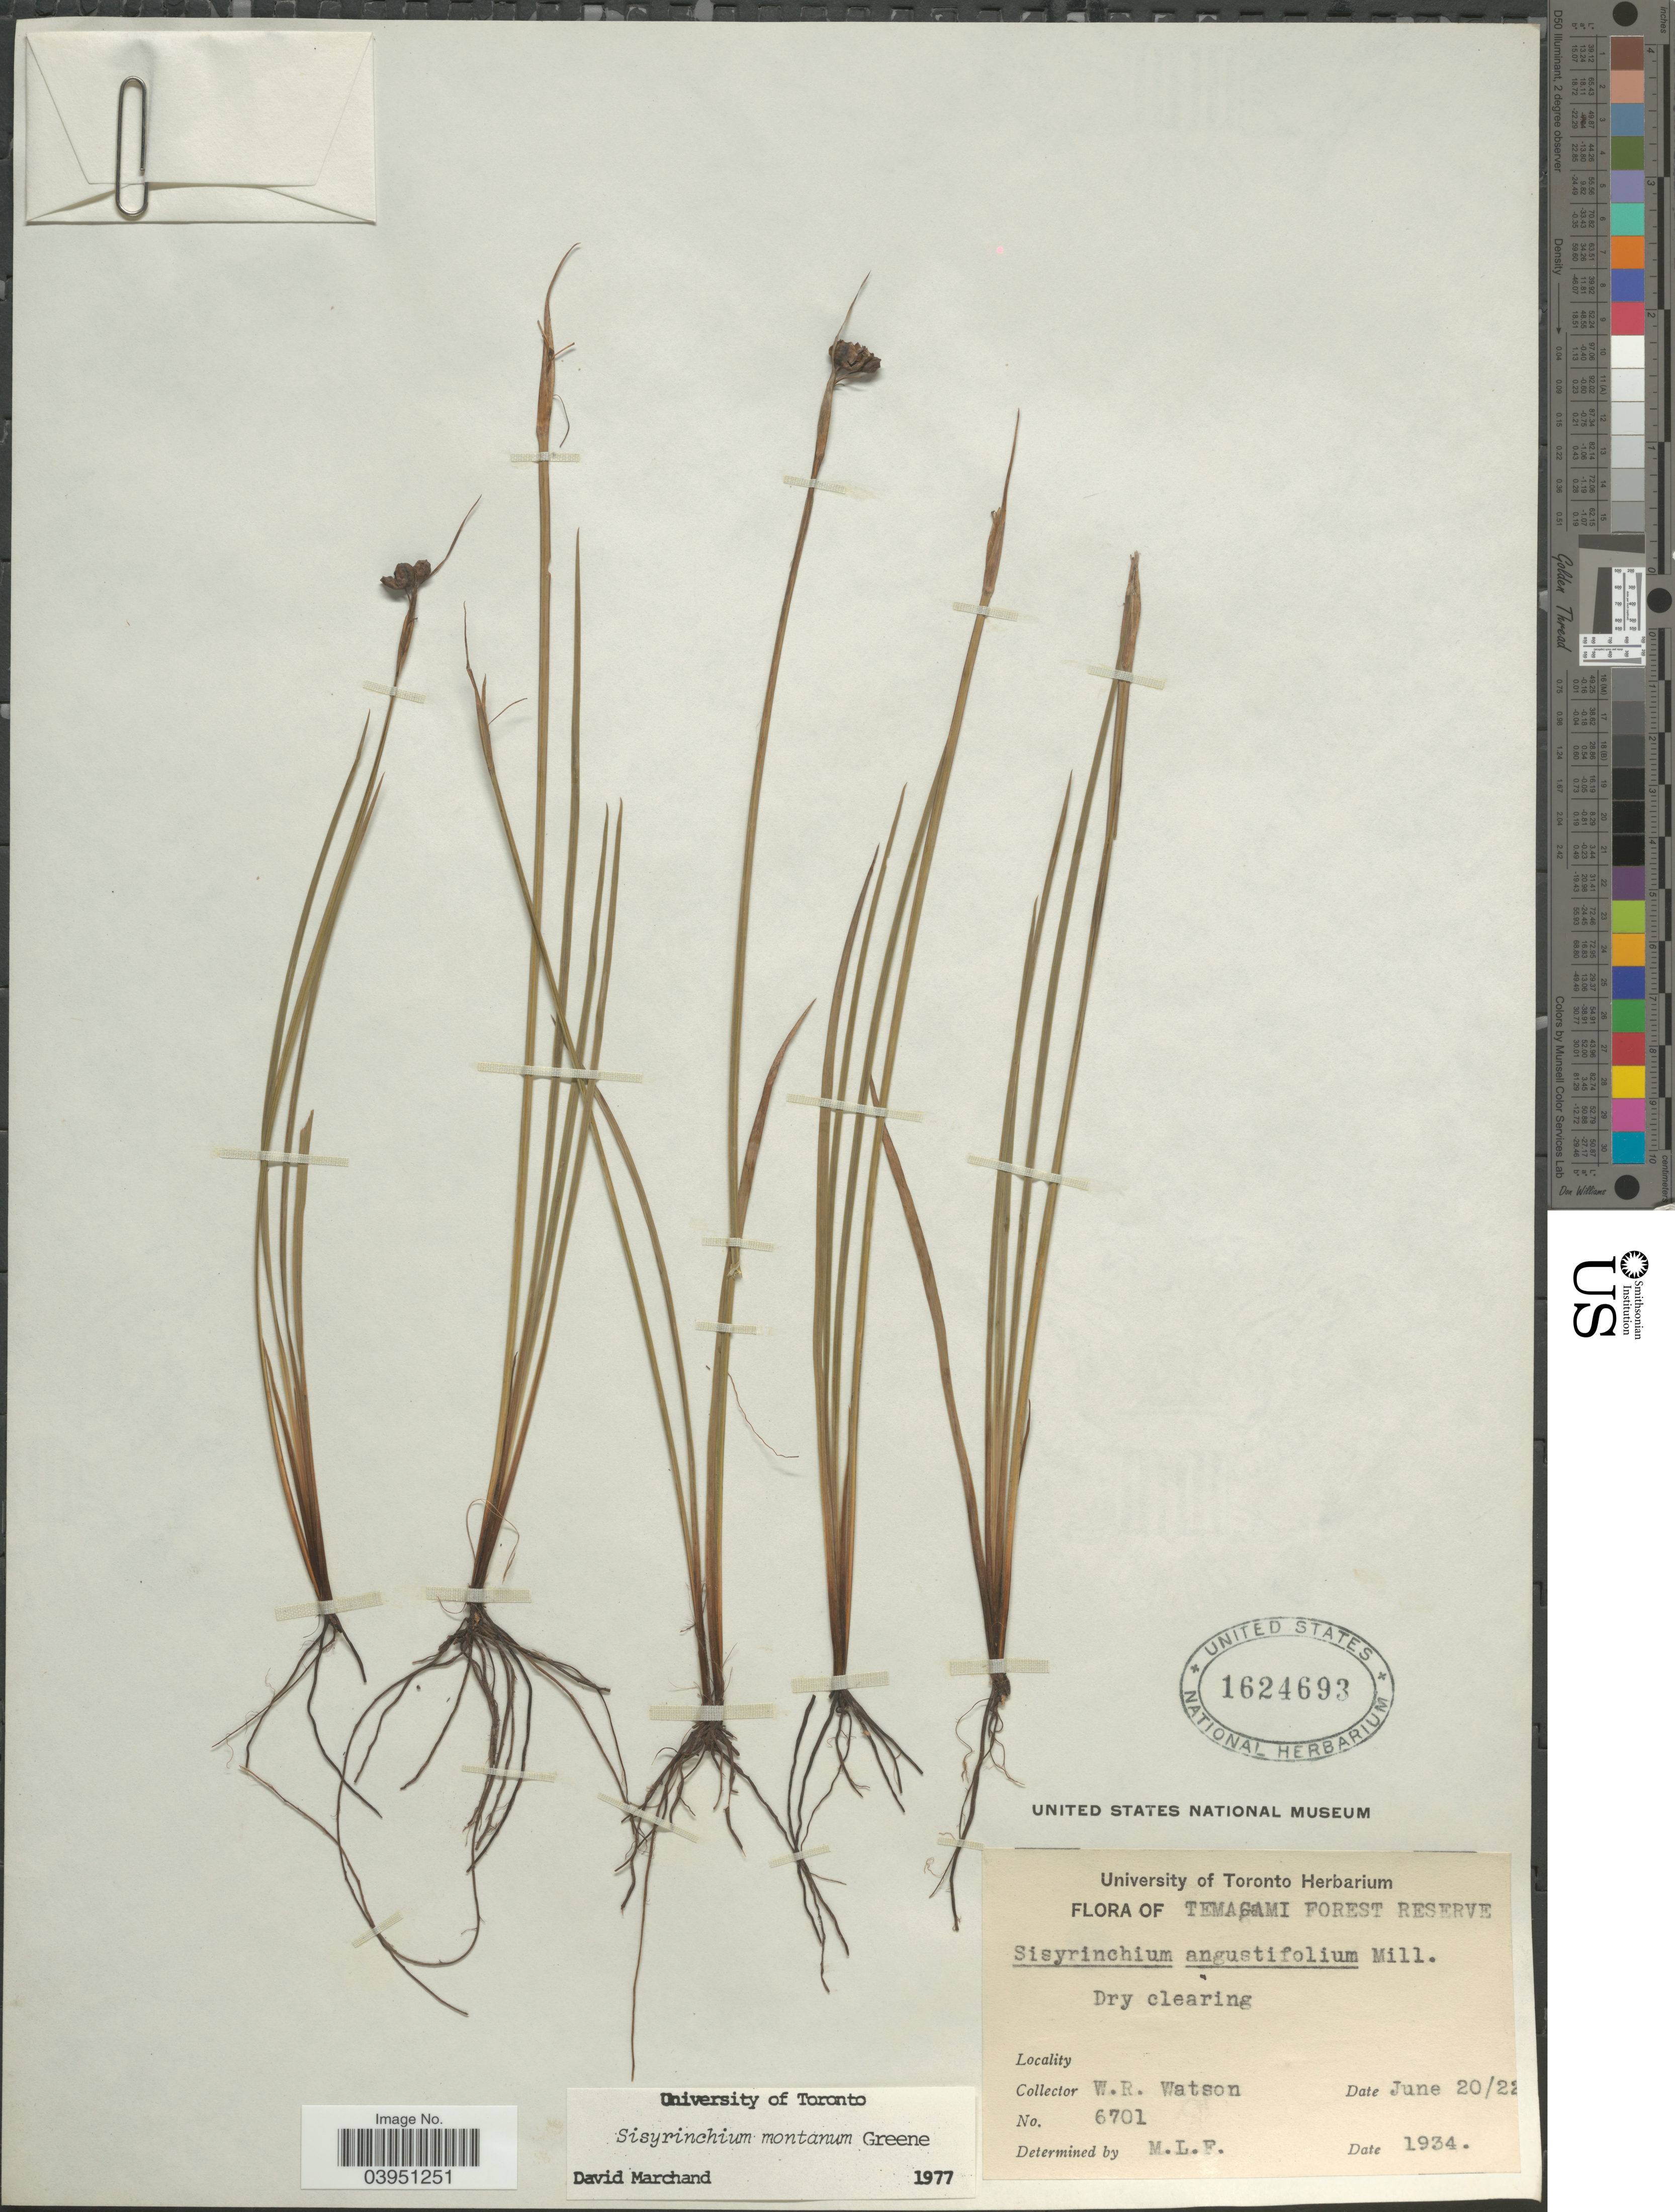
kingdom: Plantae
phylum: Tracheophyta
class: Liliopsida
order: Asparagales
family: Iridaceae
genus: Sisyrinchium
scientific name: Sisyrinchium montanum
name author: Greene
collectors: W. R. Watson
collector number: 6701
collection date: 1922-06-20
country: Canada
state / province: Ontario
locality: Temagami Forest Reserve.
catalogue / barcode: US 1624693